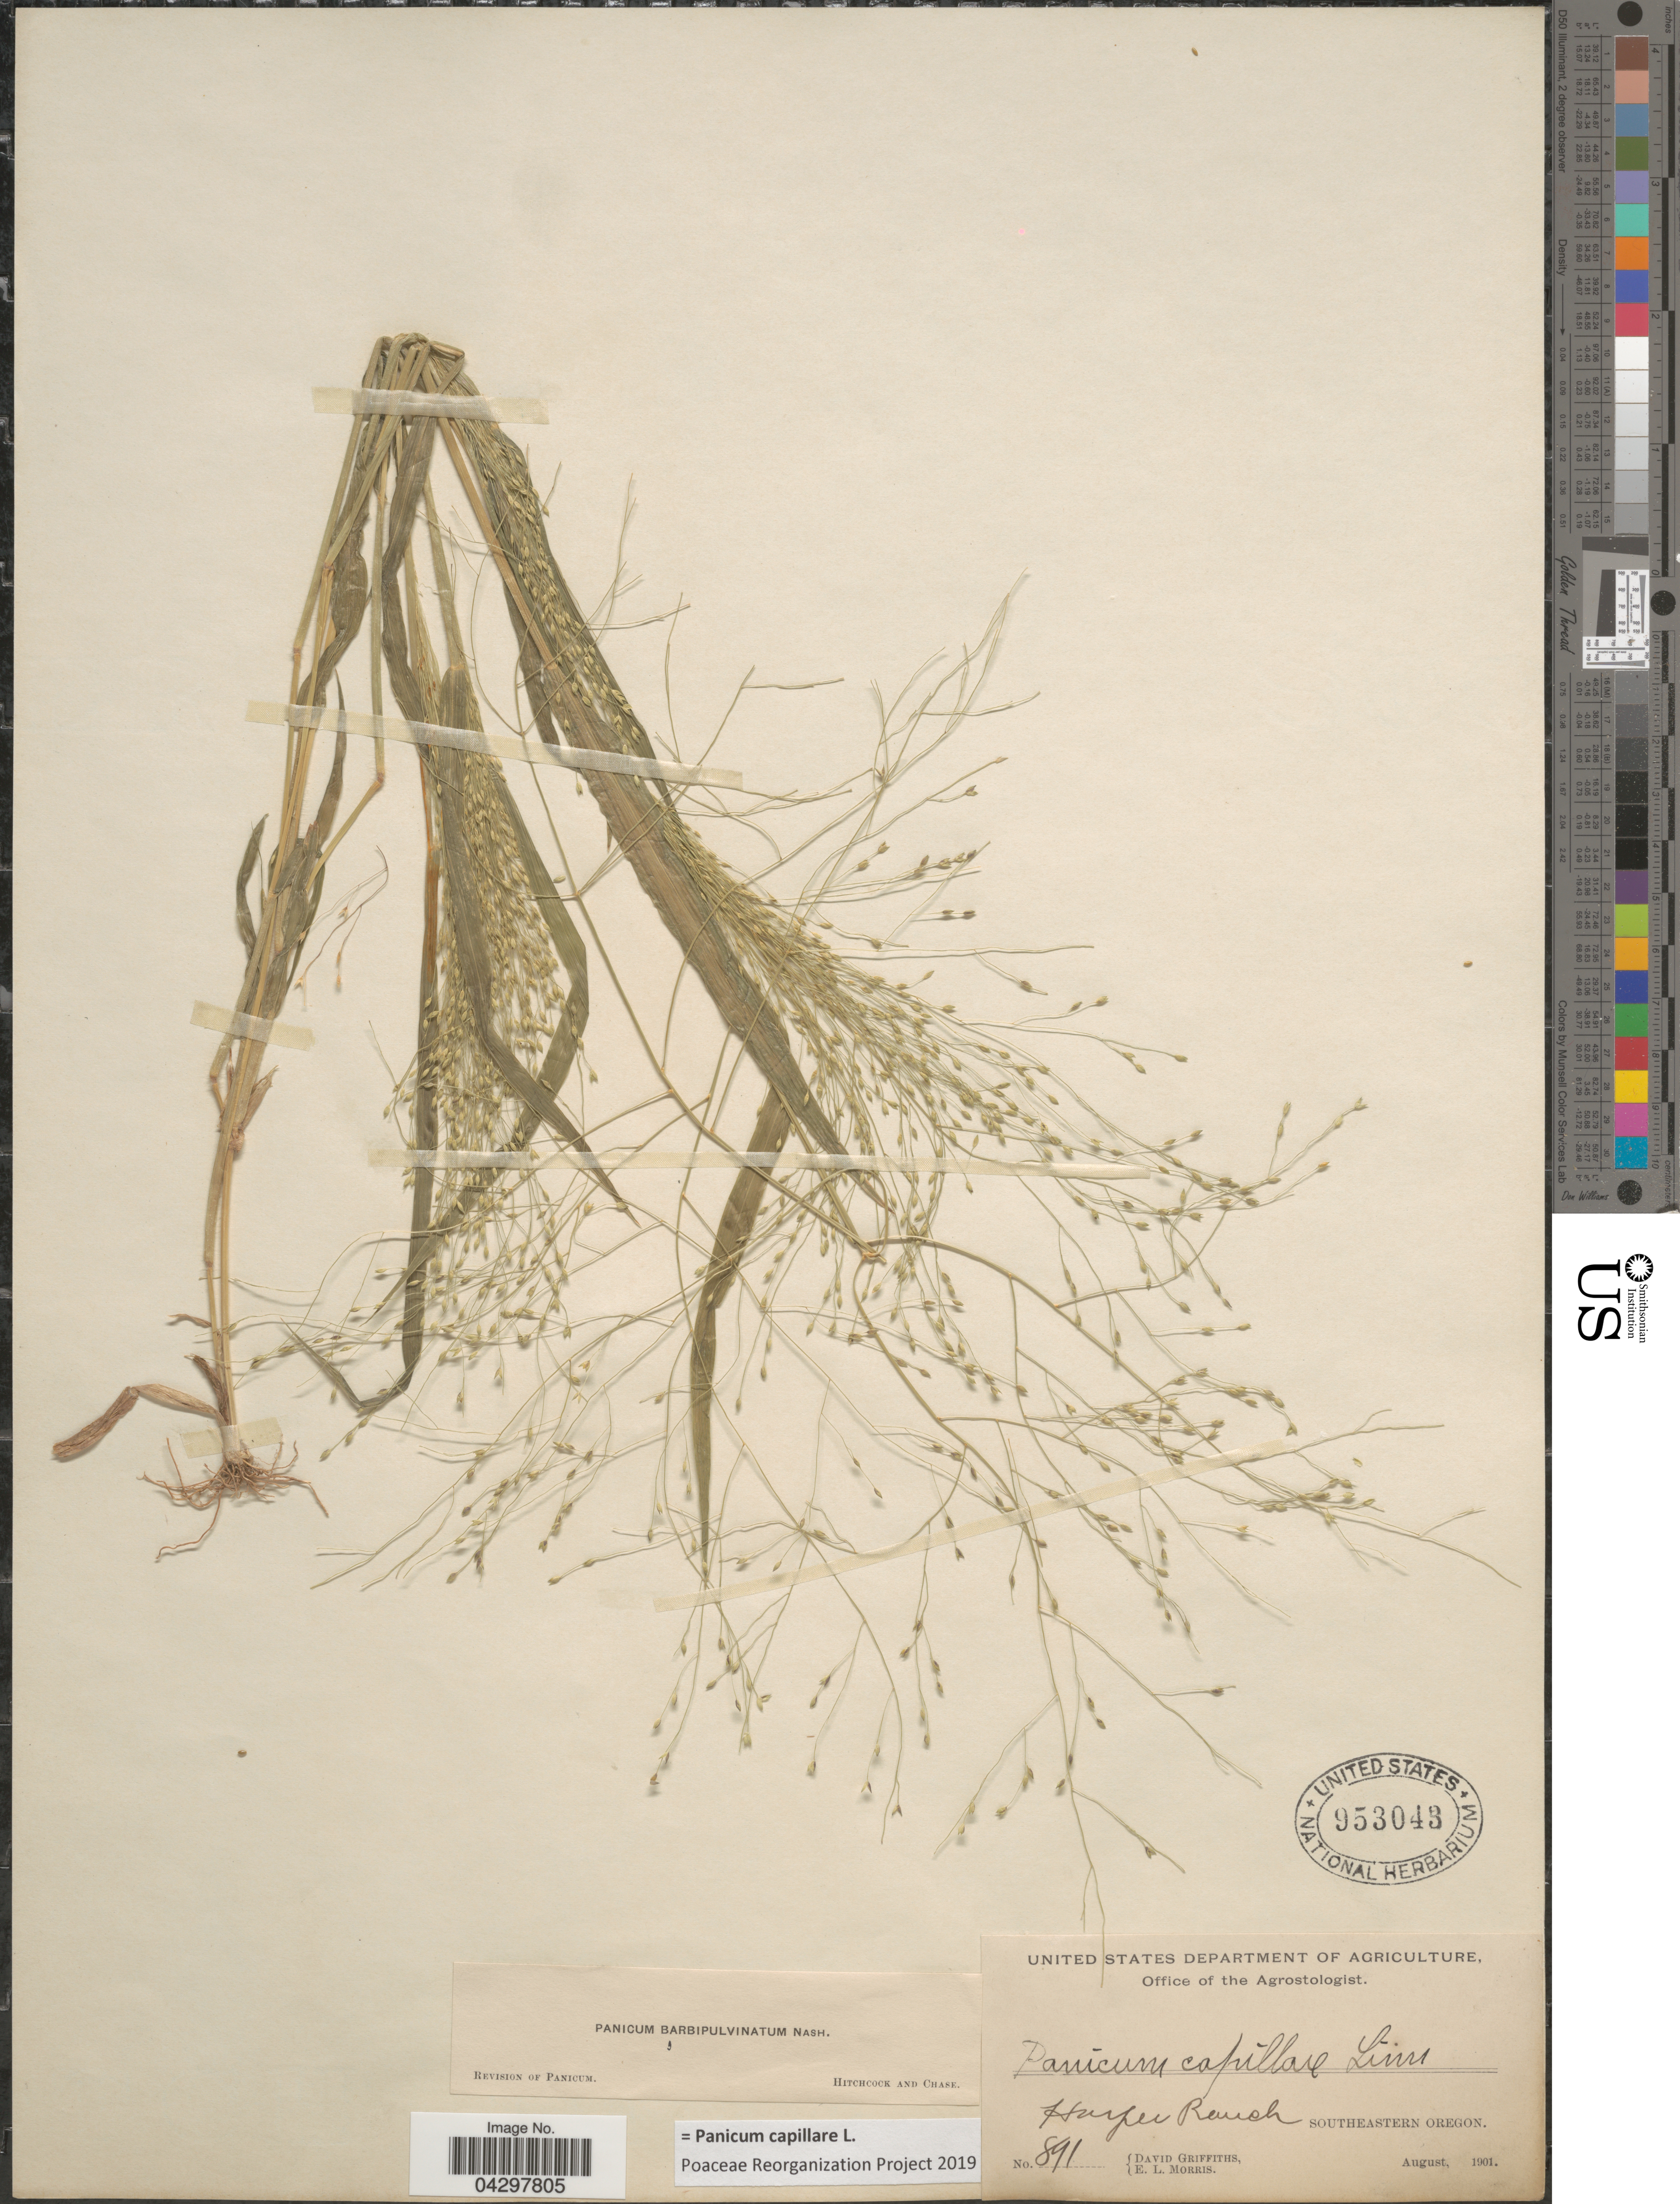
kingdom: Plantae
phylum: Tracheophyta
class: Liliopsida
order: Poales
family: Poaceae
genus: Panicum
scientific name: Panicum capillare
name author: L.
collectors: D. Griffiths & E. Morris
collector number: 891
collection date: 1901-08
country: United States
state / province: Oregon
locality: Harper Ranch. Southeastern Oregon.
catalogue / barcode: US 953043